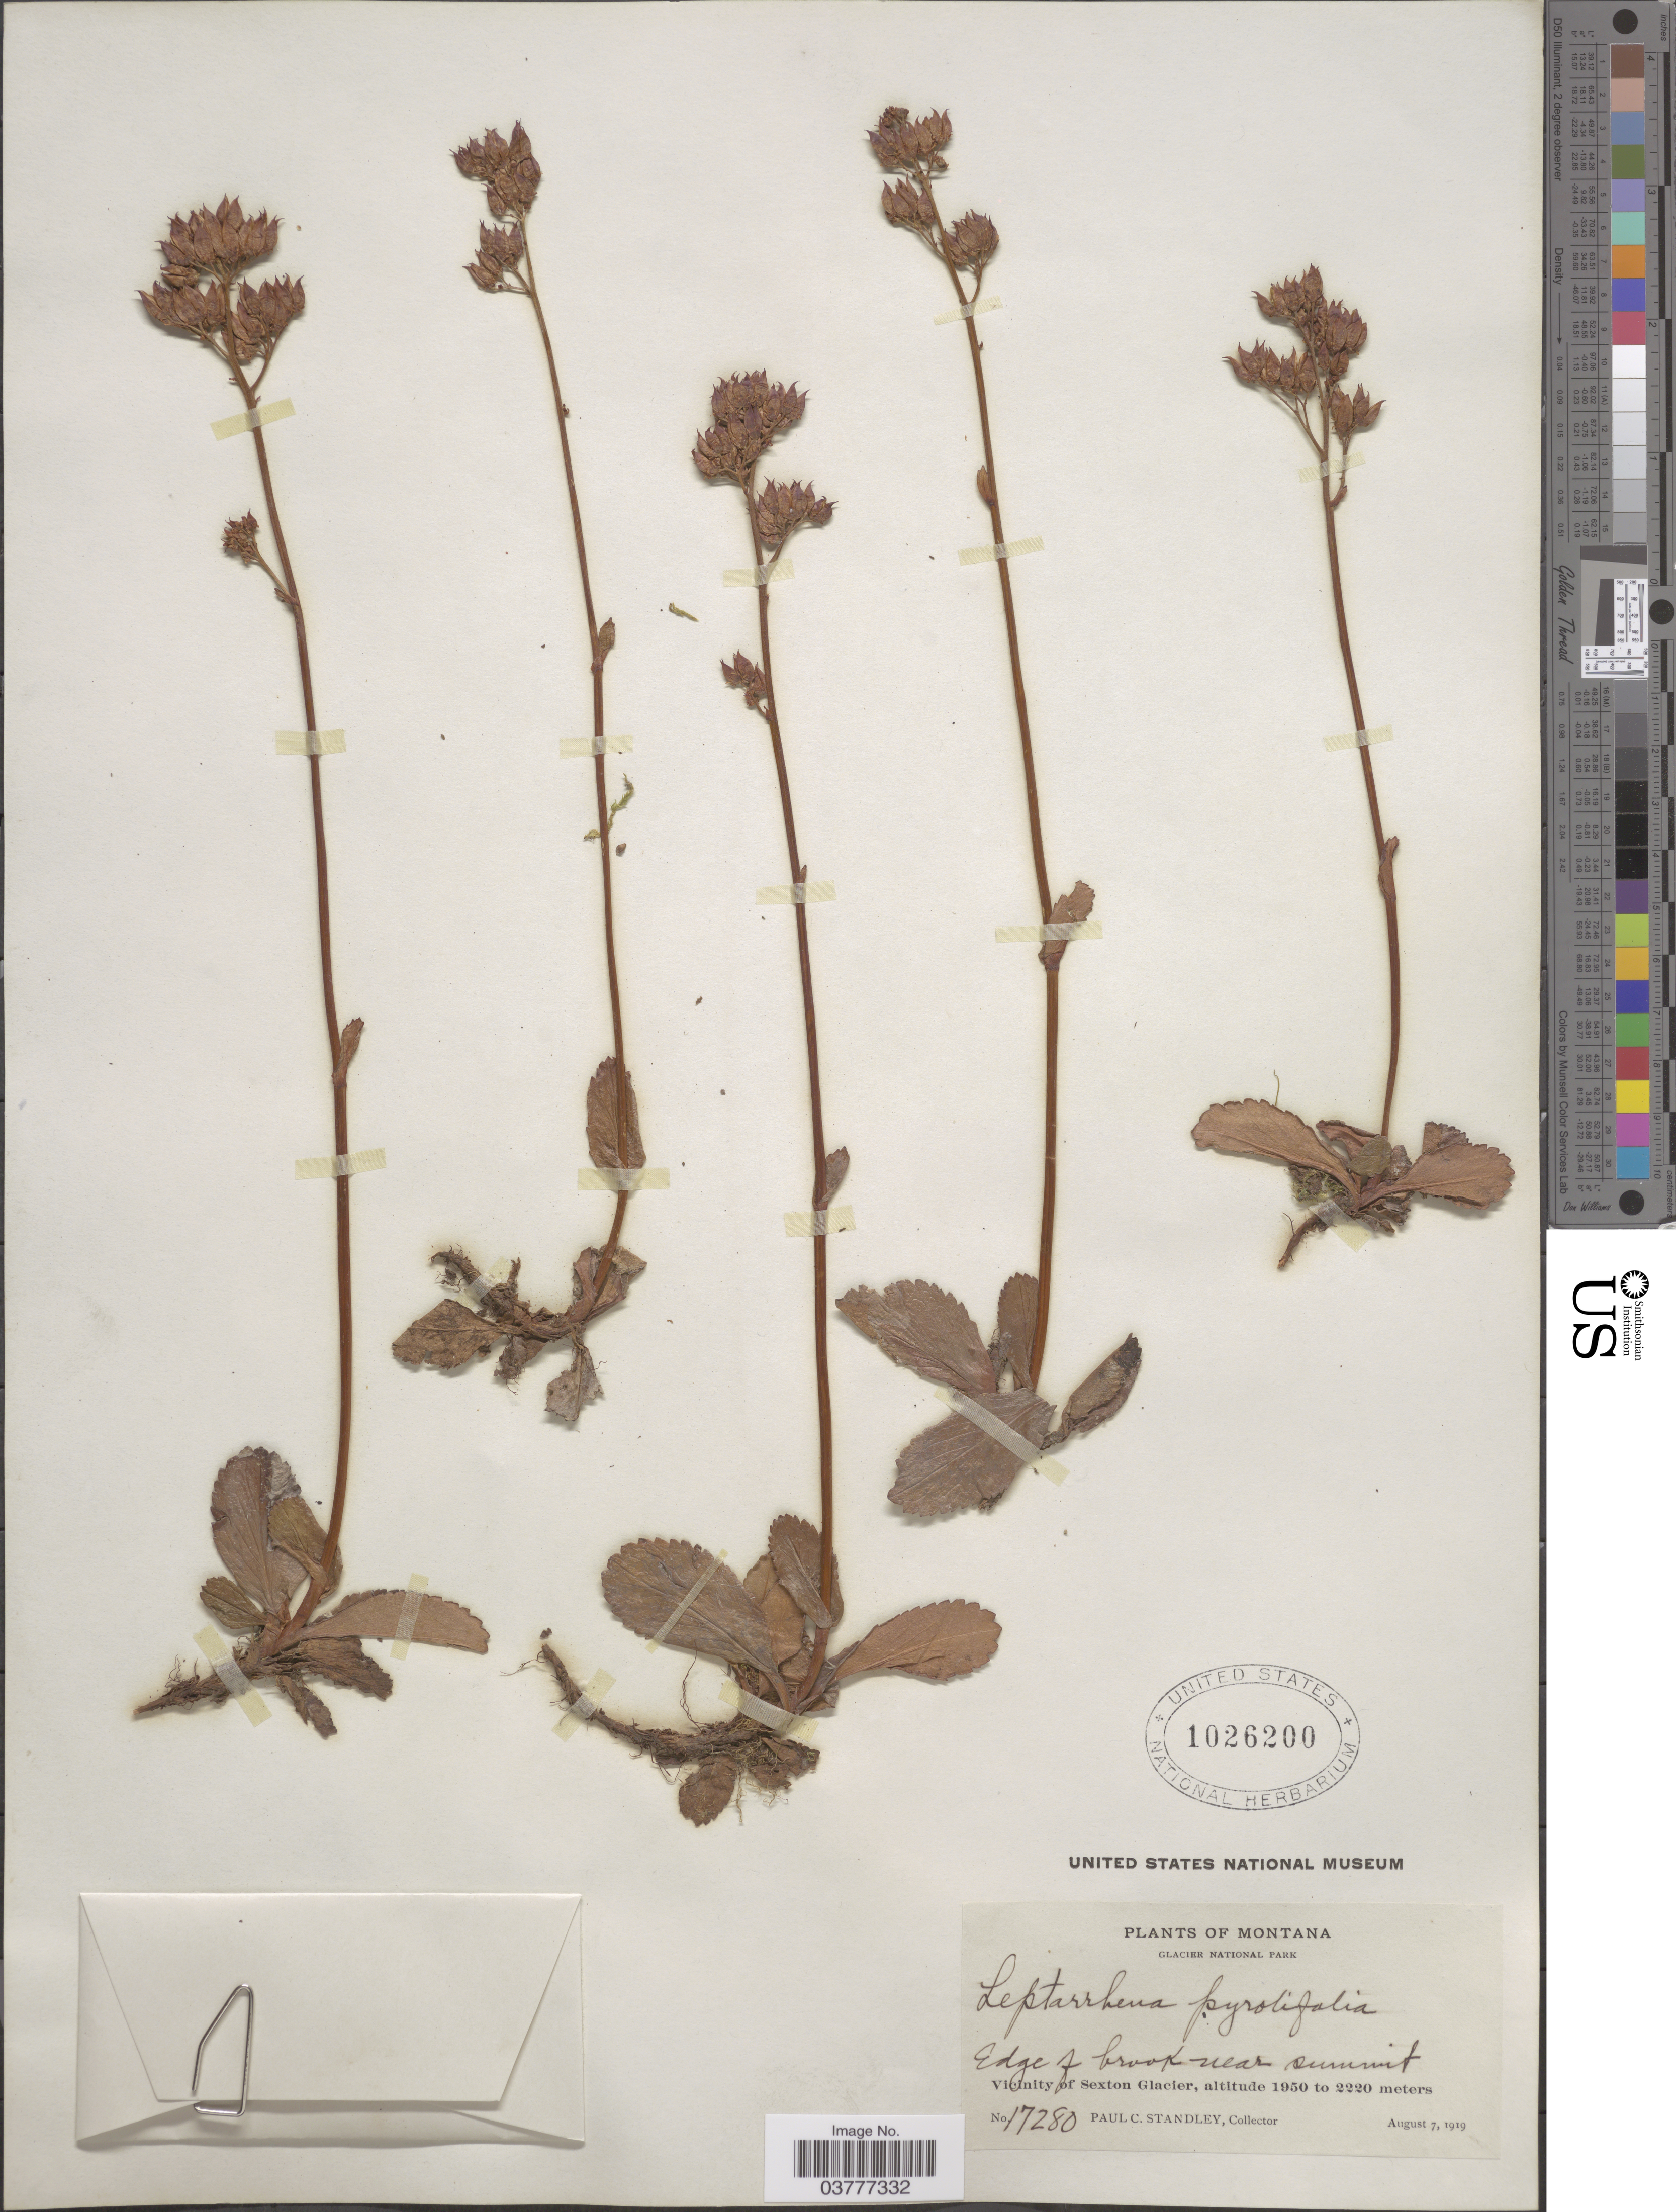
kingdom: Plantae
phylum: Tracheophyta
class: Magnoliopsida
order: Saxifragales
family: Saxifragaceae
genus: Leptarrhena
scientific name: Leptarrhena pyrolifolia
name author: (D. Don) Ser.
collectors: P. C. Standley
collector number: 17280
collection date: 1919-08-07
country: United States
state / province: Montana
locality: Glacier National Park. Edge of brook near summit, Vicinity of Sexton Glacier.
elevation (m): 1950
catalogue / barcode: US 1026200